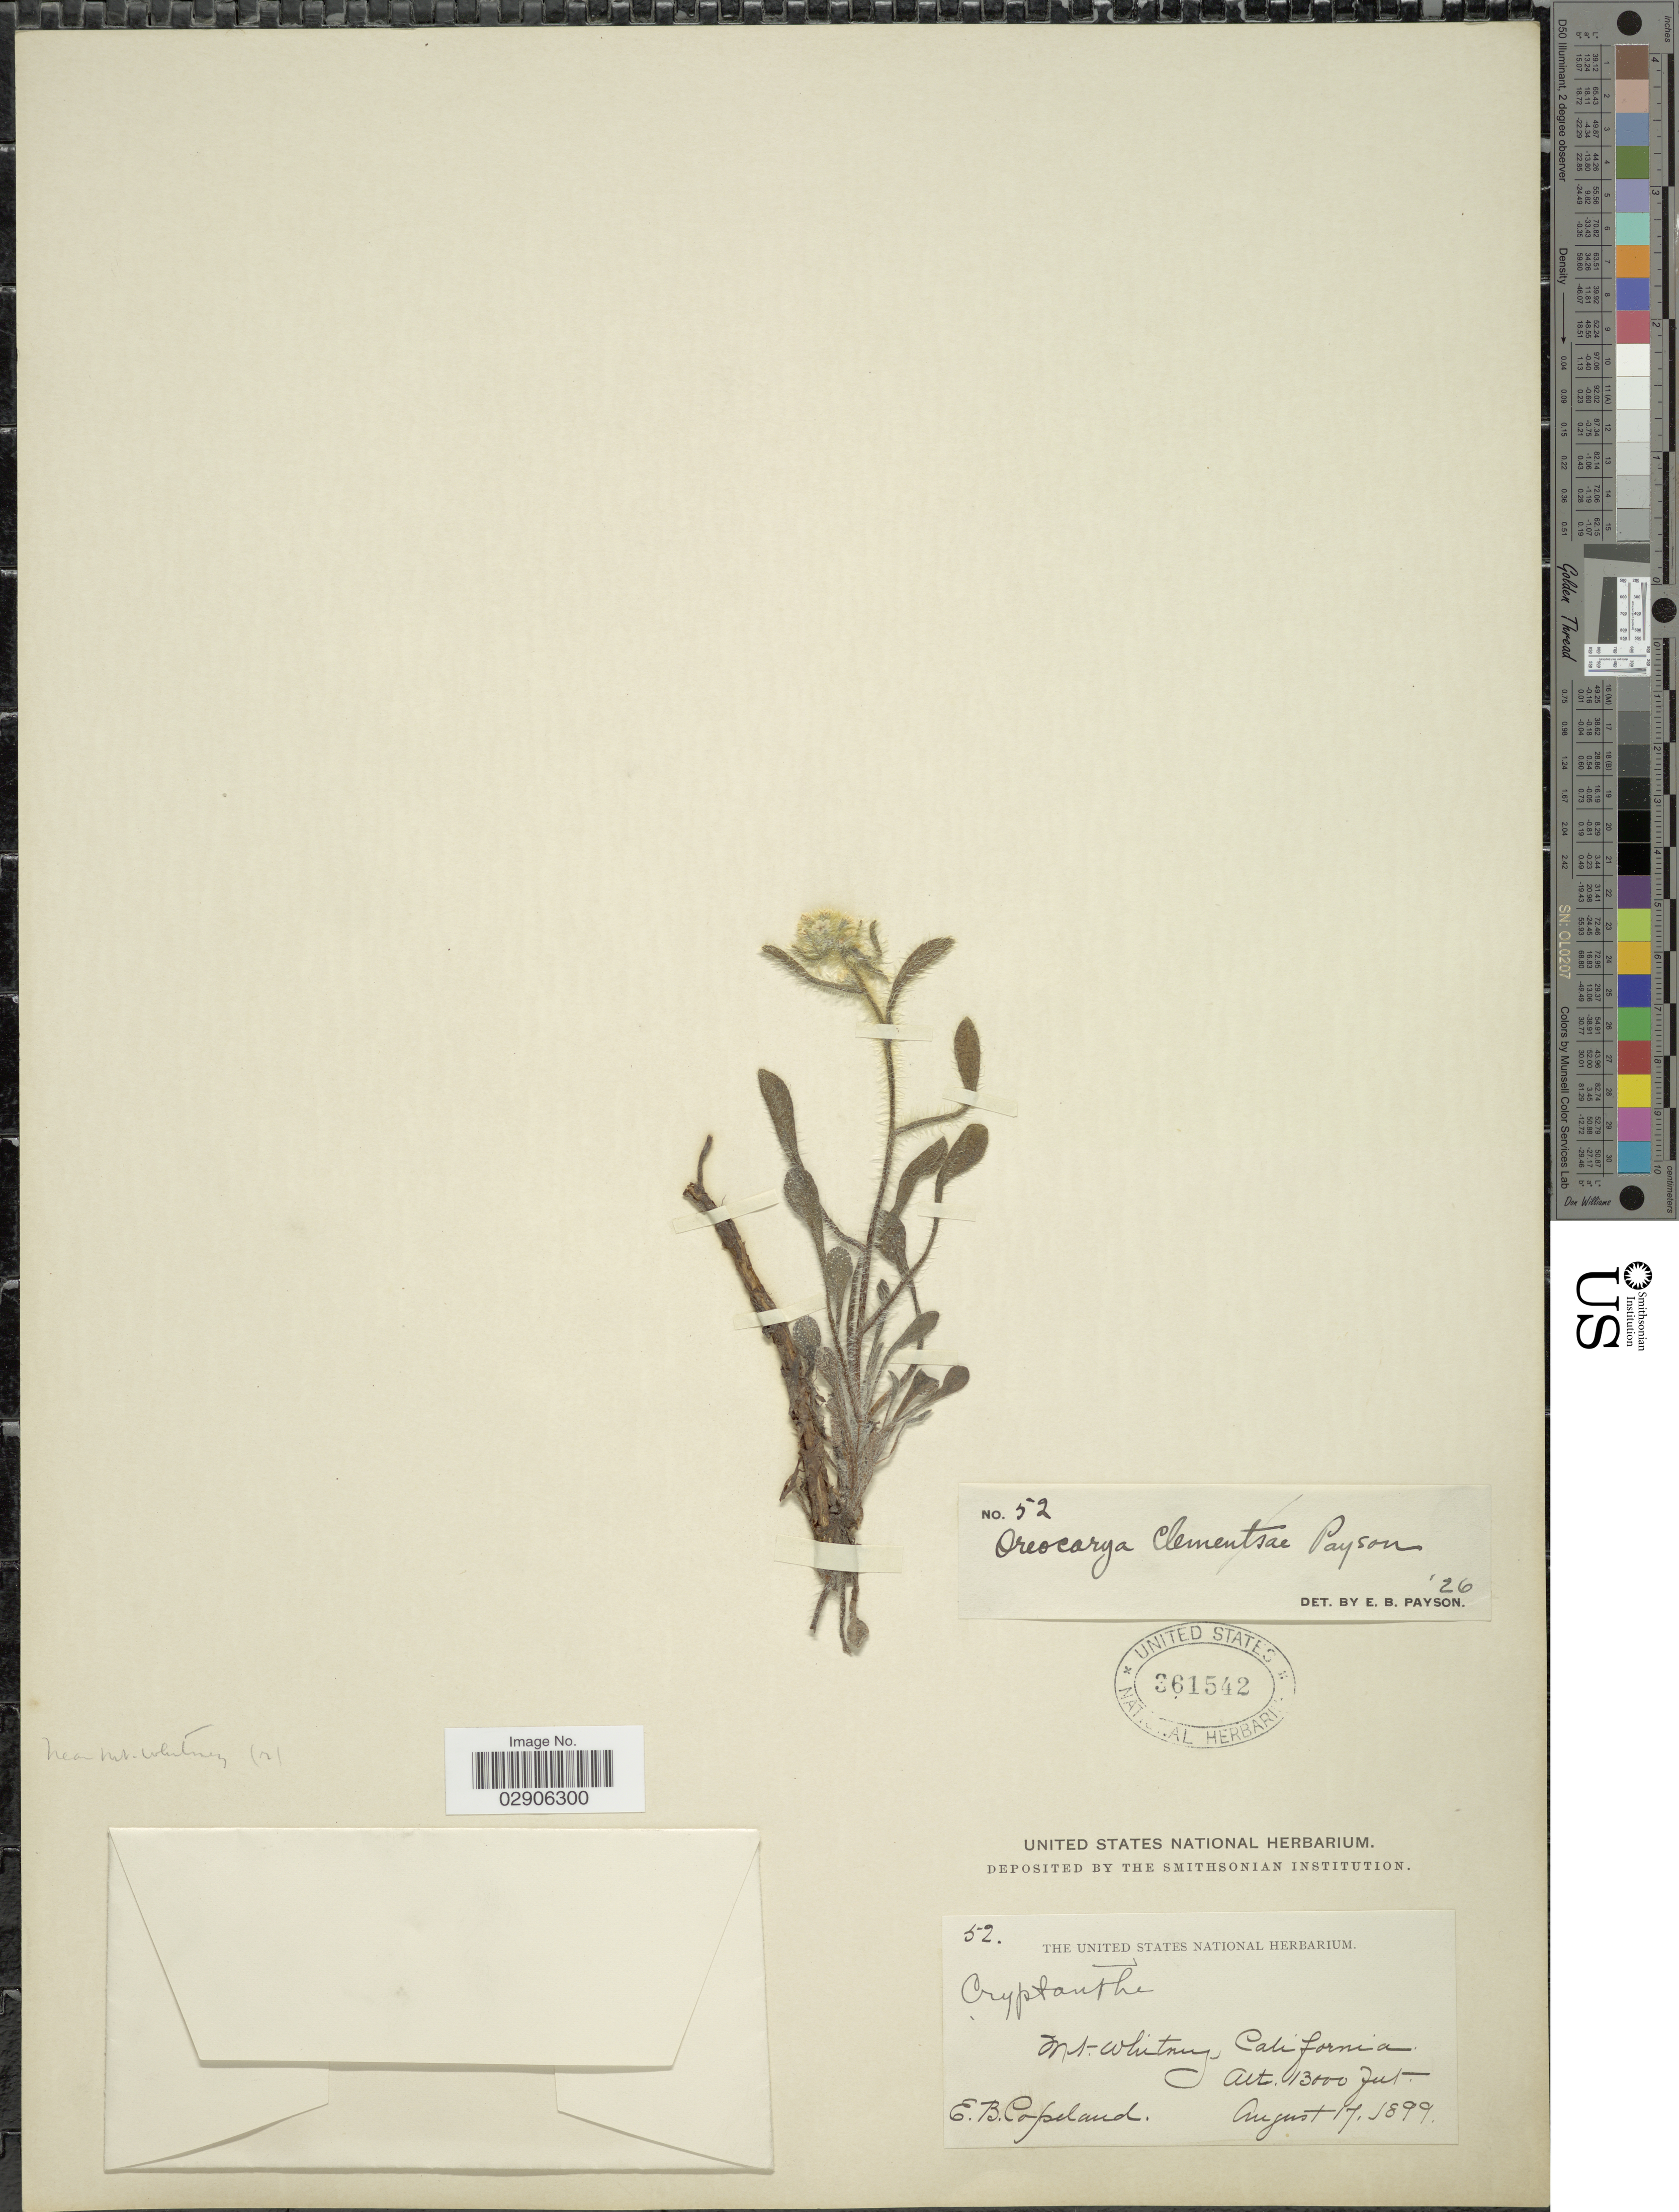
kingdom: Plantae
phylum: Tracheophyta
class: Magnoliopsida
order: Boraginales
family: Boraginaceae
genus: Oreocarya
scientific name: Oreocarya clemensae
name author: (Payson) Brand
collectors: E. B. Copeland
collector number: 52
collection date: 1899-08-17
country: United States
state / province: California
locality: Mt. Whitney, California.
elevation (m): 3962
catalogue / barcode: US 361542